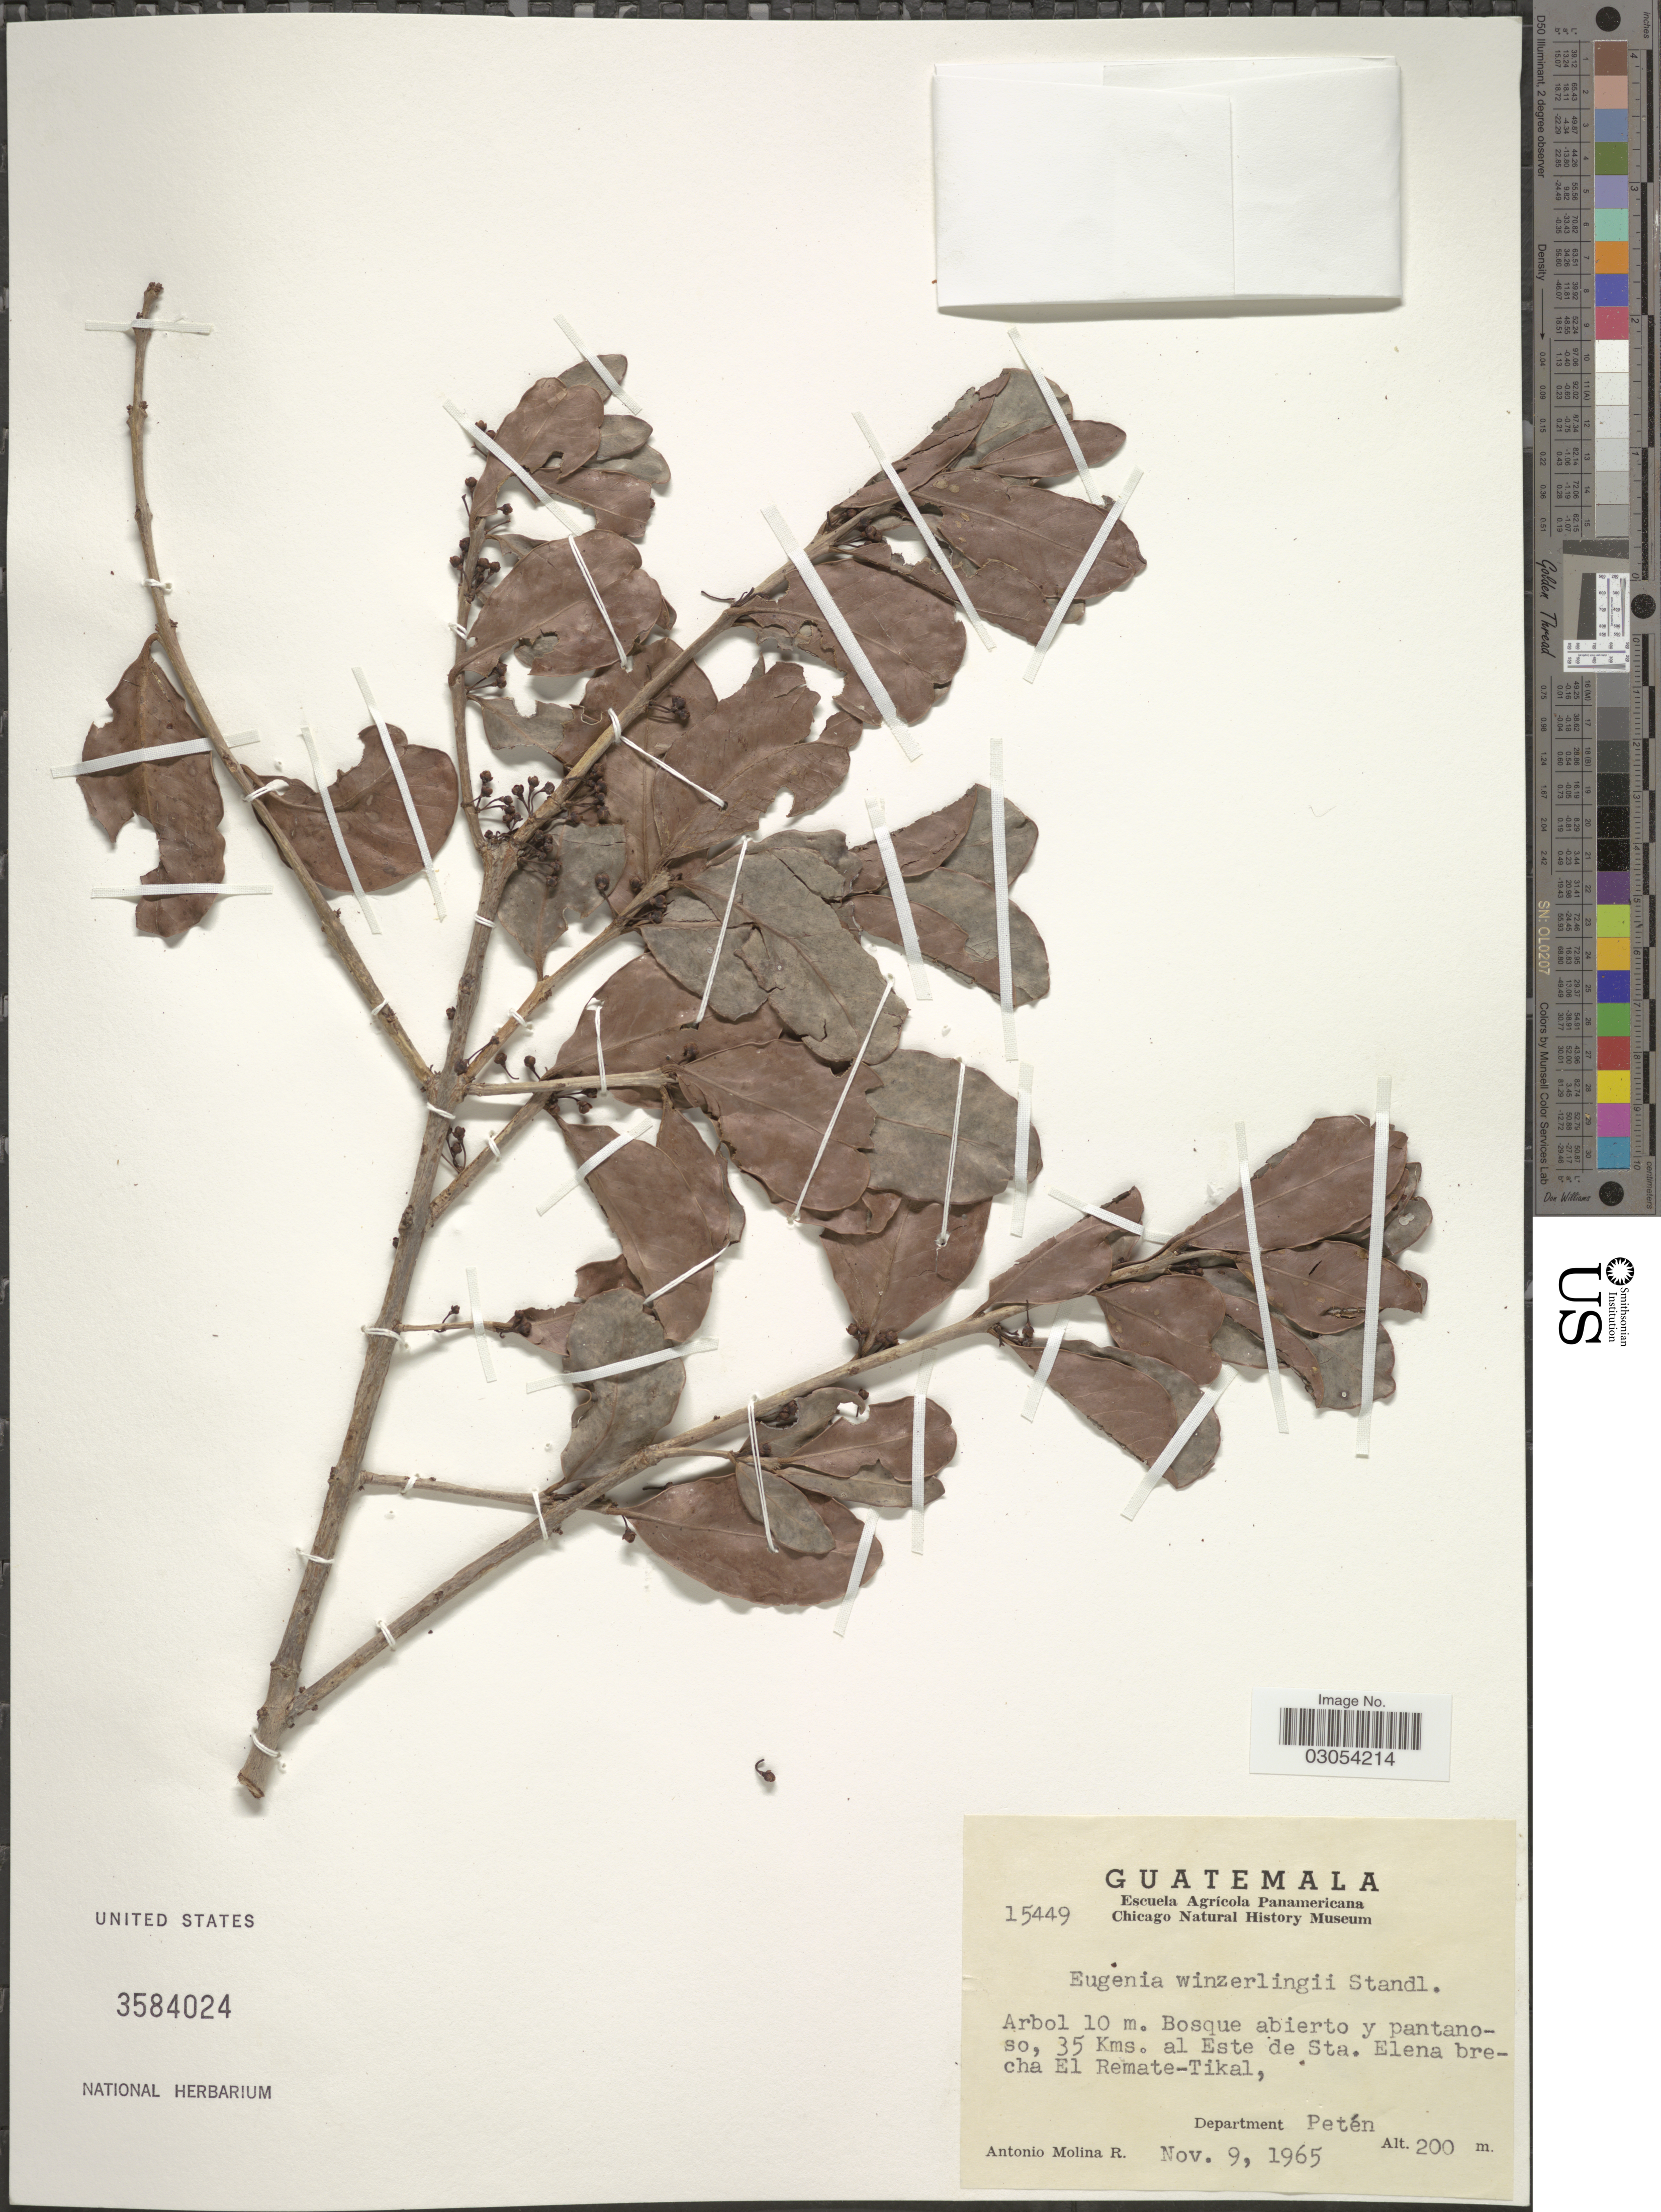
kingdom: Plantae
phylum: Tracheophyta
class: Magnoliopsida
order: Myrtales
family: Myrtaceae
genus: Eugenia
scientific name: Eugenia winzerlingii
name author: Standl.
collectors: A. Molina R.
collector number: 15449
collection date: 1965-11-09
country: Guatemala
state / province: El Petén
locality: Bosque abierto y pantanoso, 35 Kms. al Este de Sta. Elena brecha El Remate-Tikal, Department Petén.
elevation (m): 200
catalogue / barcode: US 3584024